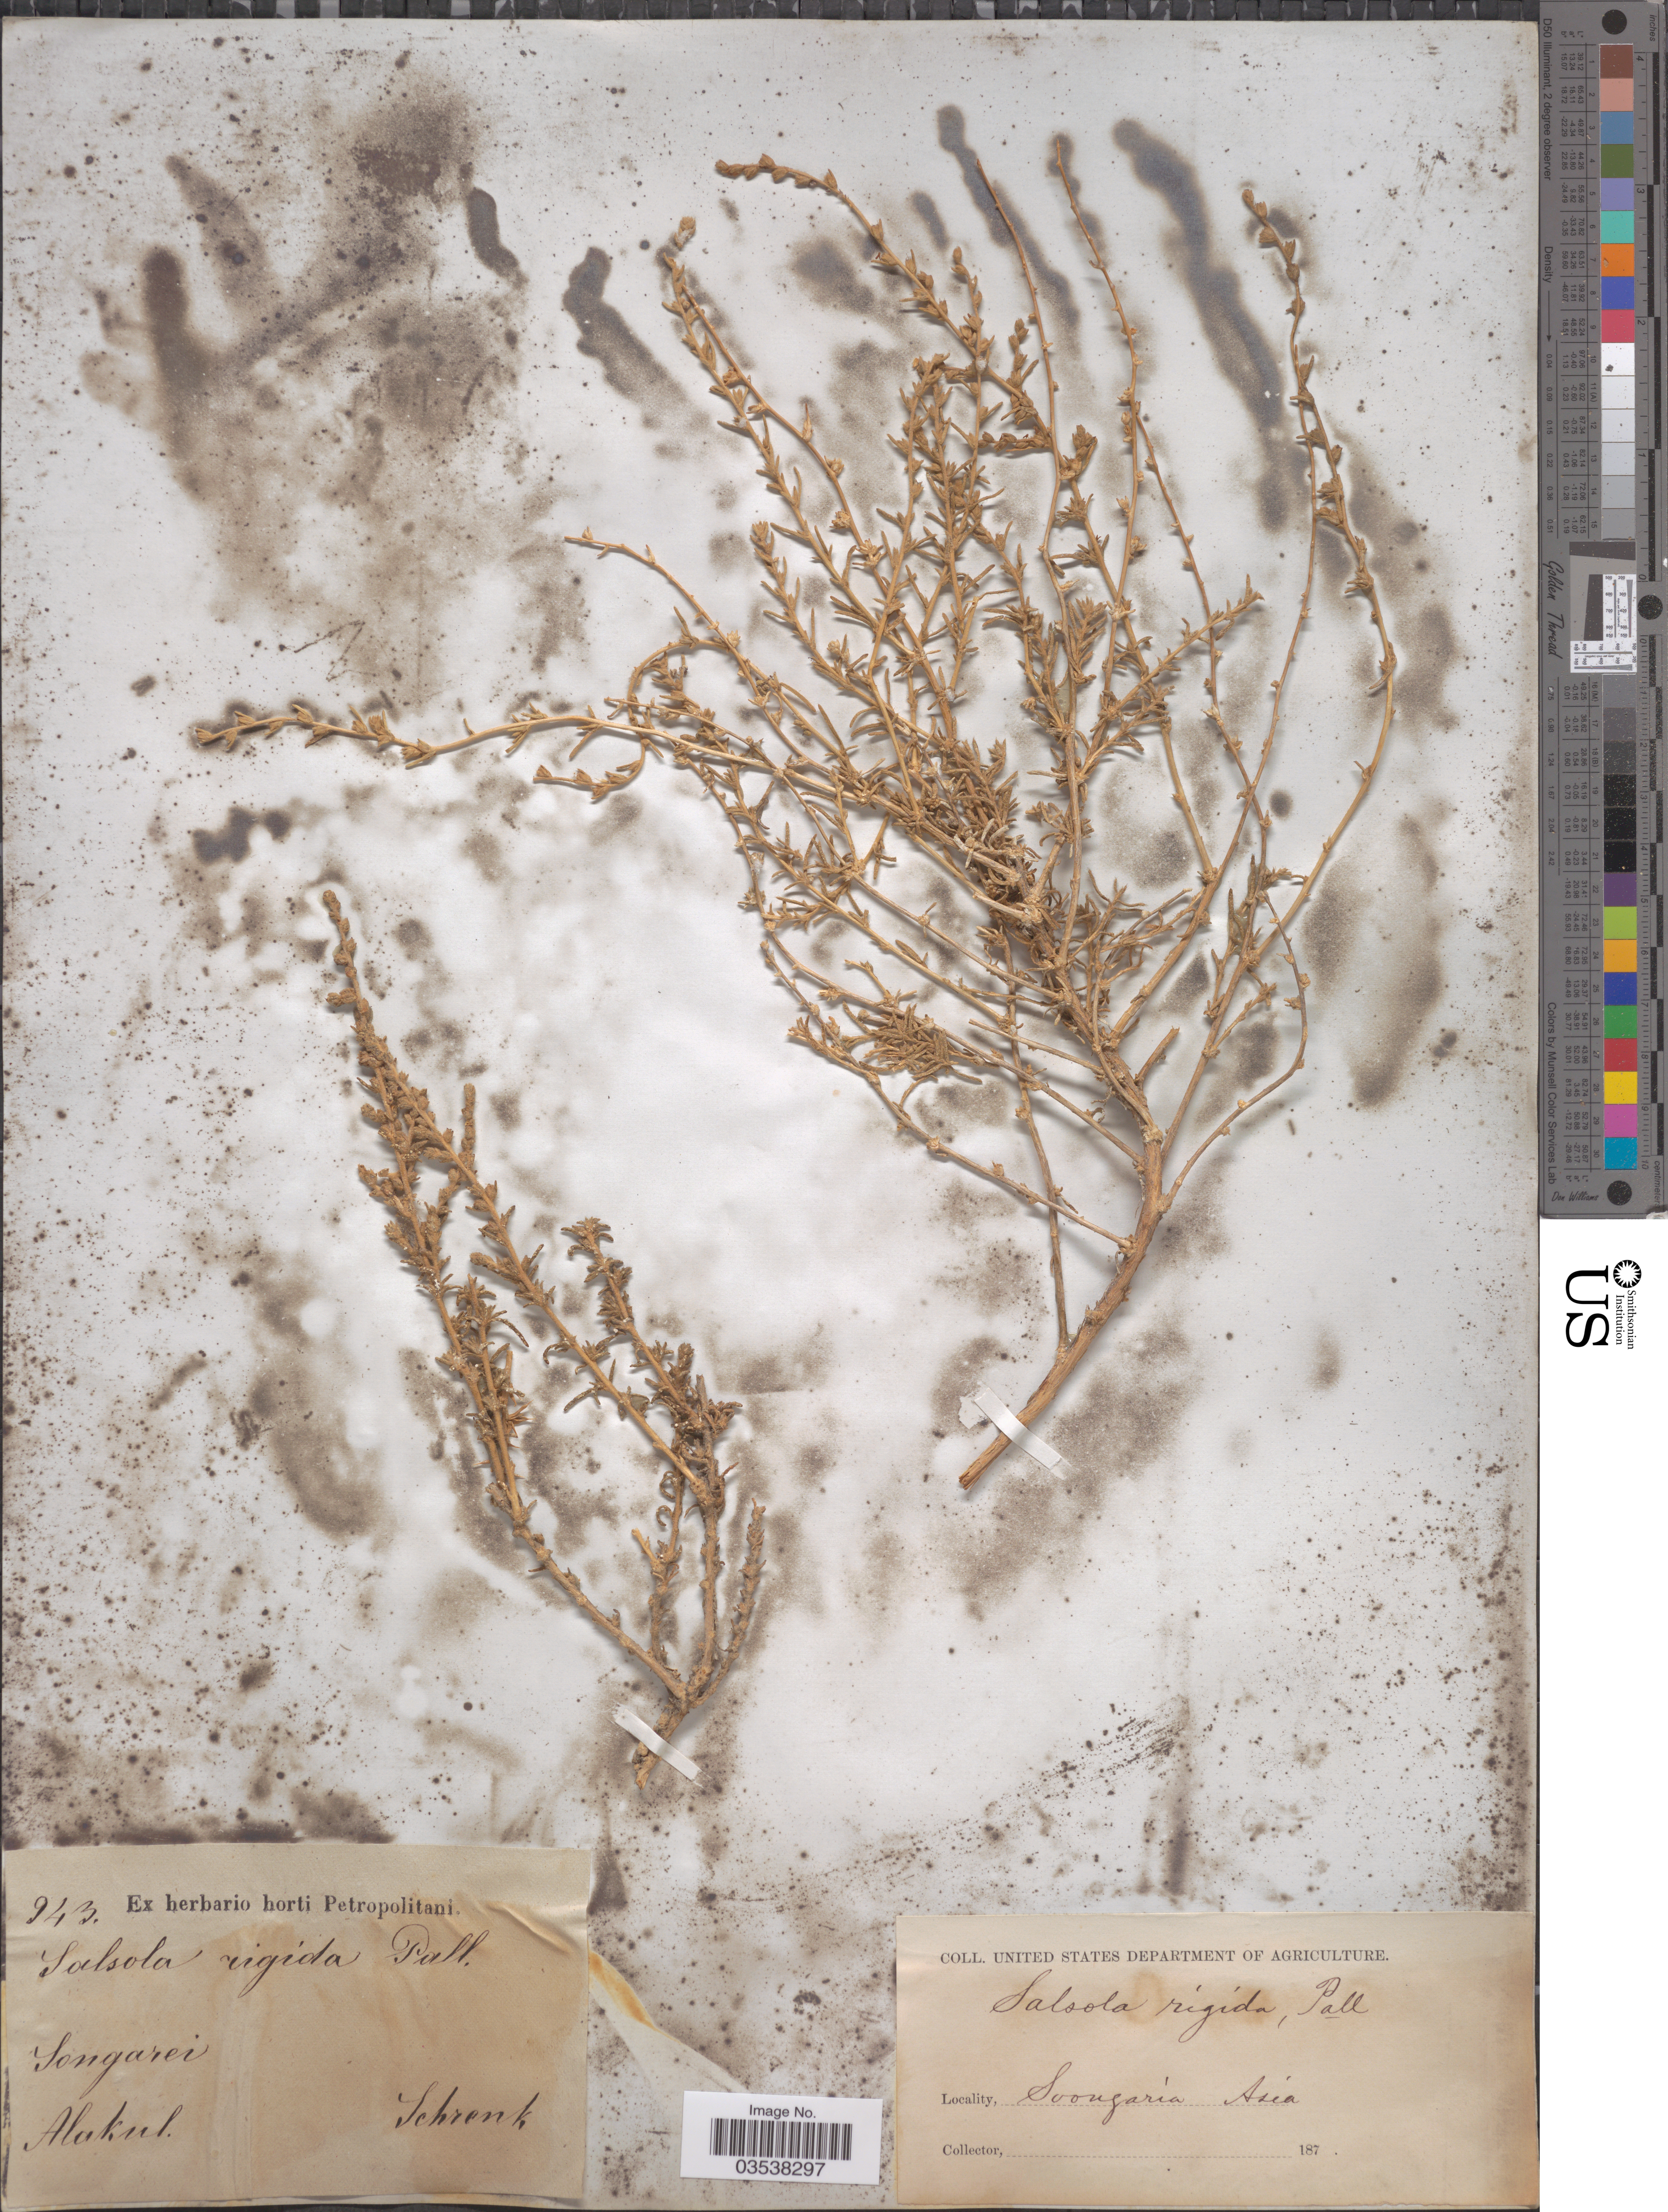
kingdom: Plantae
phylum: Tracheophyta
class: Magnoliopsida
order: Caryophyllales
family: Amaranthaceae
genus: Caroxylon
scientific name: Caroxylon orientale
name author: (S.G. Gmel.) Tzvelev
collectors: A.G. Schrenk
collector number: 943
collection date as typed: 187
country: Kazakhstan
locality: Songarei. Alakul.